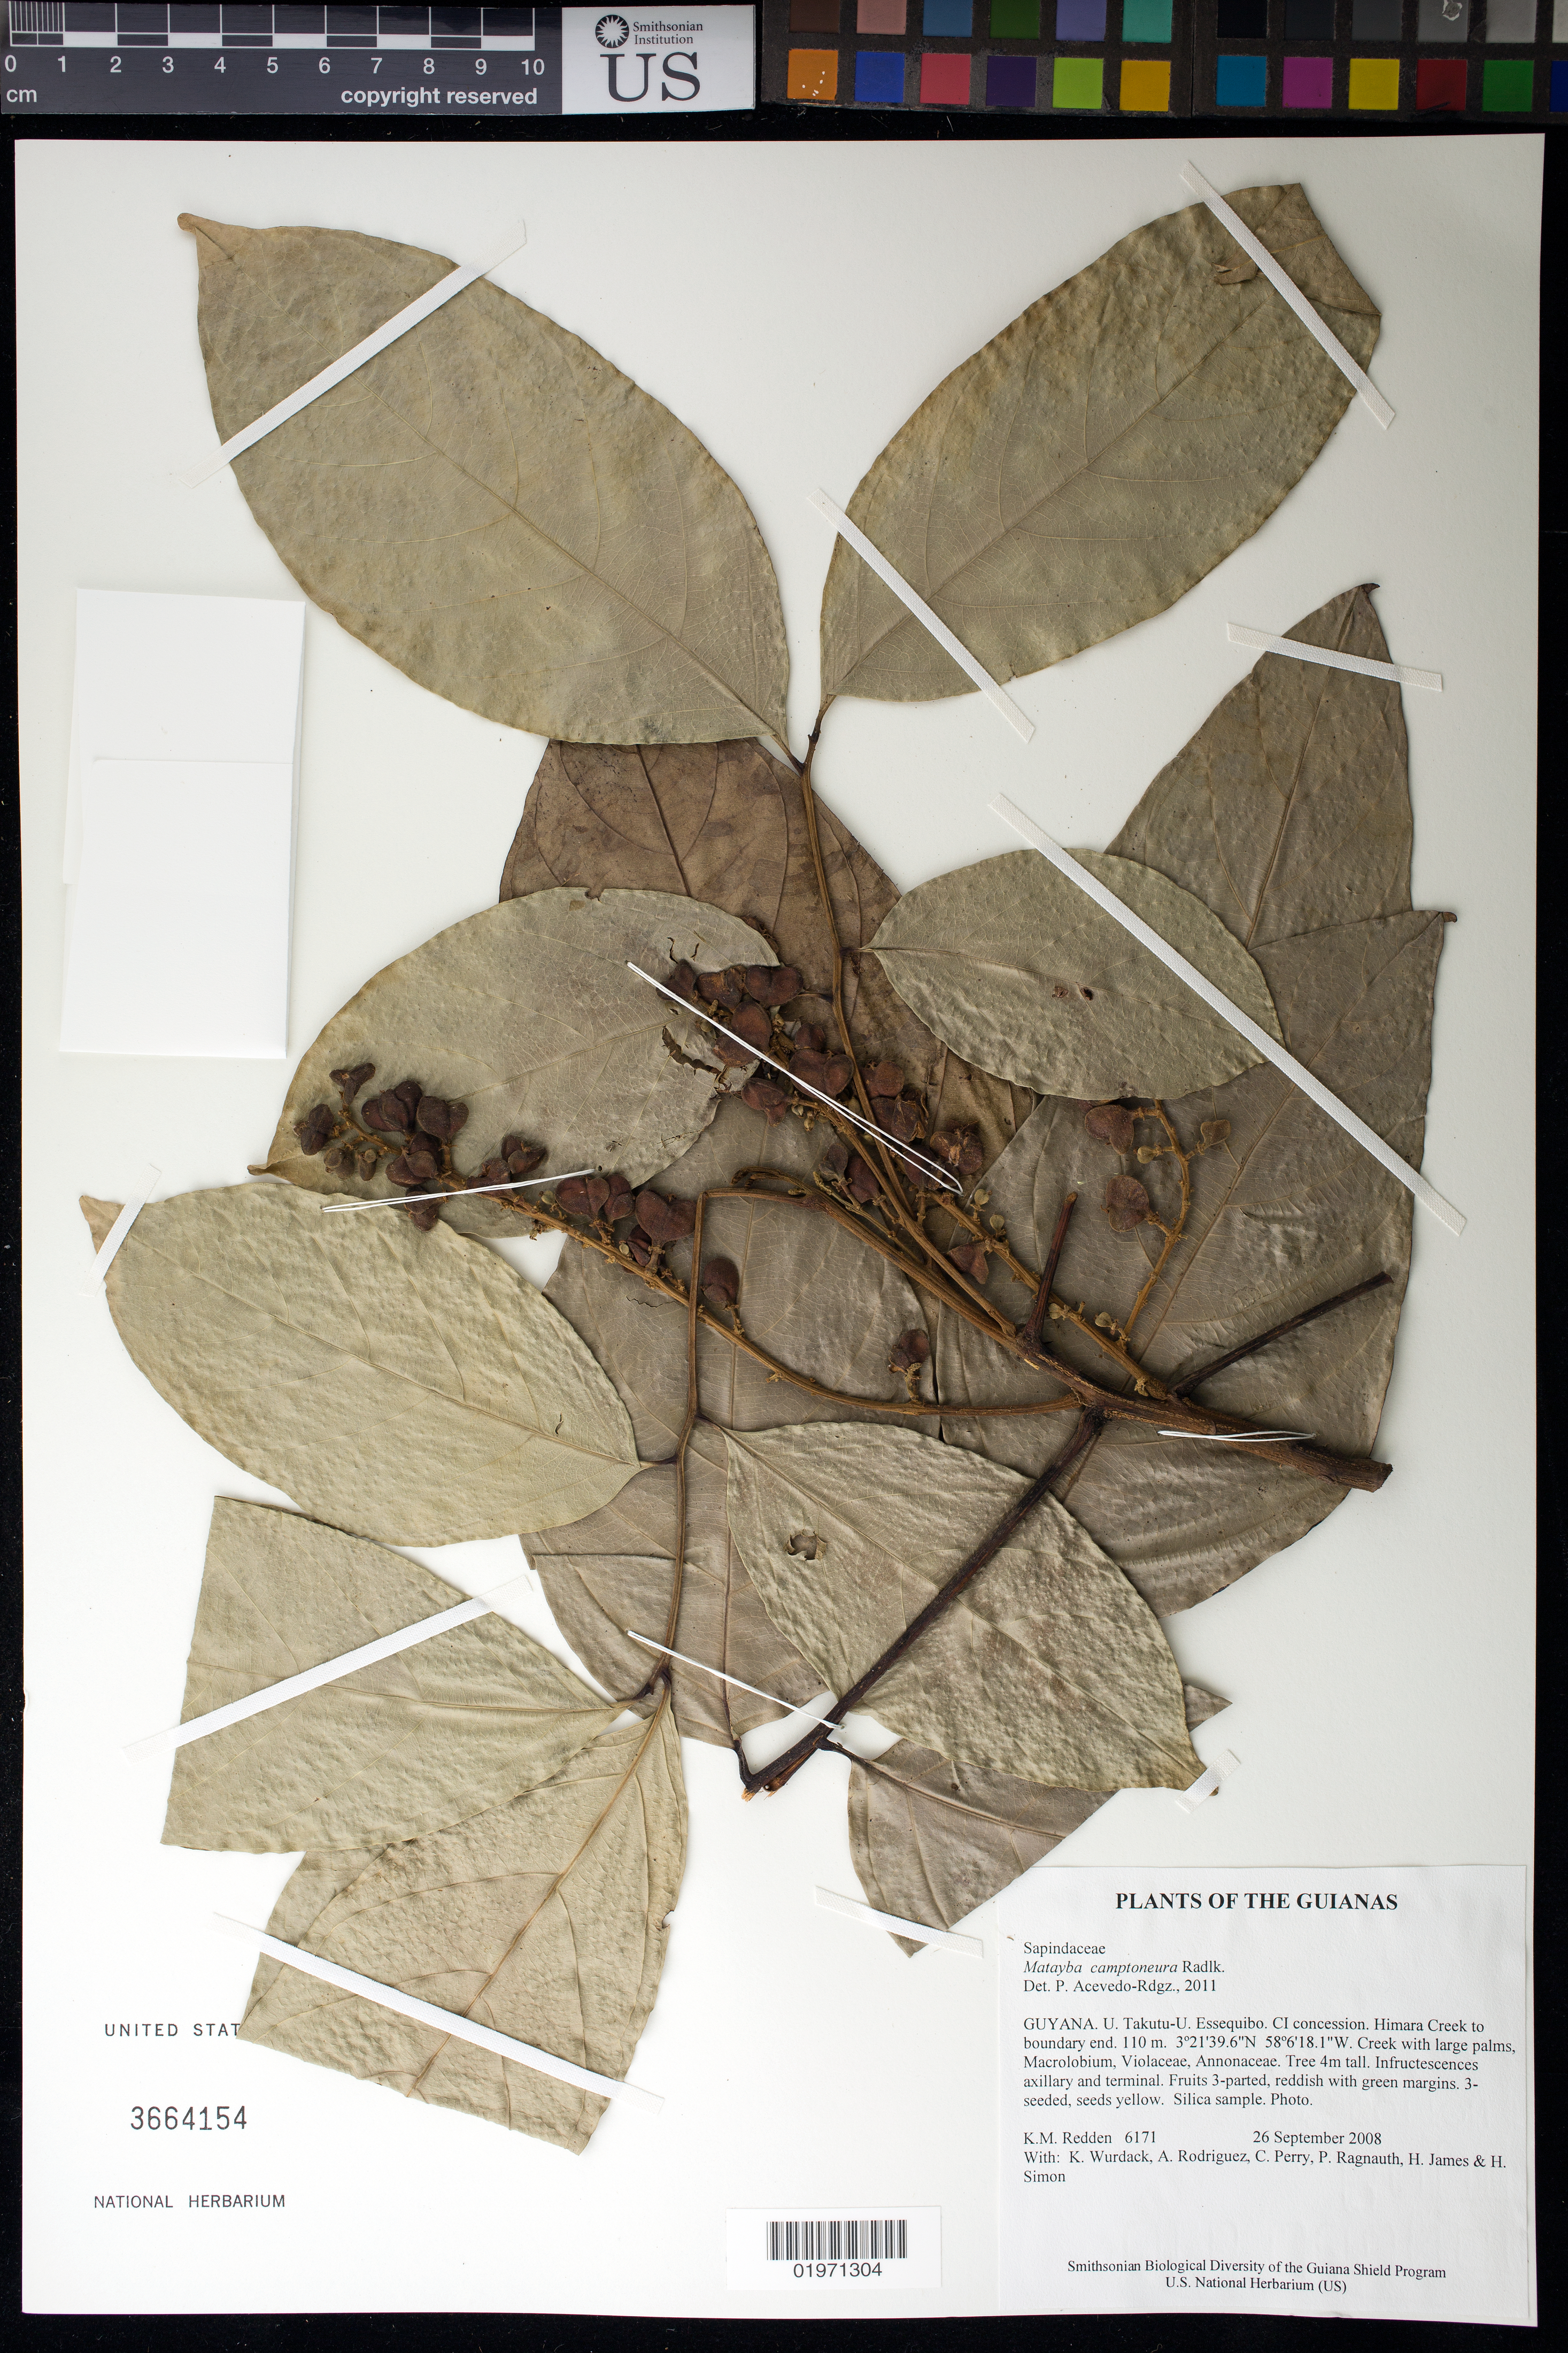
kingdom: Plantae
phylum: Tracheophyta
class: Magnoliopsida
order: Sapindales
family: Sapindaceae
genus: Matayba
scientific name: Matayba camptoneura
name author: Radlk.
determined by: Acevedo-Rodríguez, P., (BOT), Smithsonian Institution - National Museum of Natural History (UNITED STATES)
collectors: K. M. Redden, K. Wurdack, A. Rodriguez, C. Perry, P. Ragnauth, H. James & H. Simon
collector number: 6171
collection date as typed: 26 September 2008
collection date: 2008-09-26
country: Guyana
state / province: U. Takutu-U. Essequibo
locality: CI concession. Himara Creek to boundary end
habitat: Creek with large palms, Macrolobium, Violaceae, Annonaceae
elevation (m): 110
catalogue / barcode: US 3664154